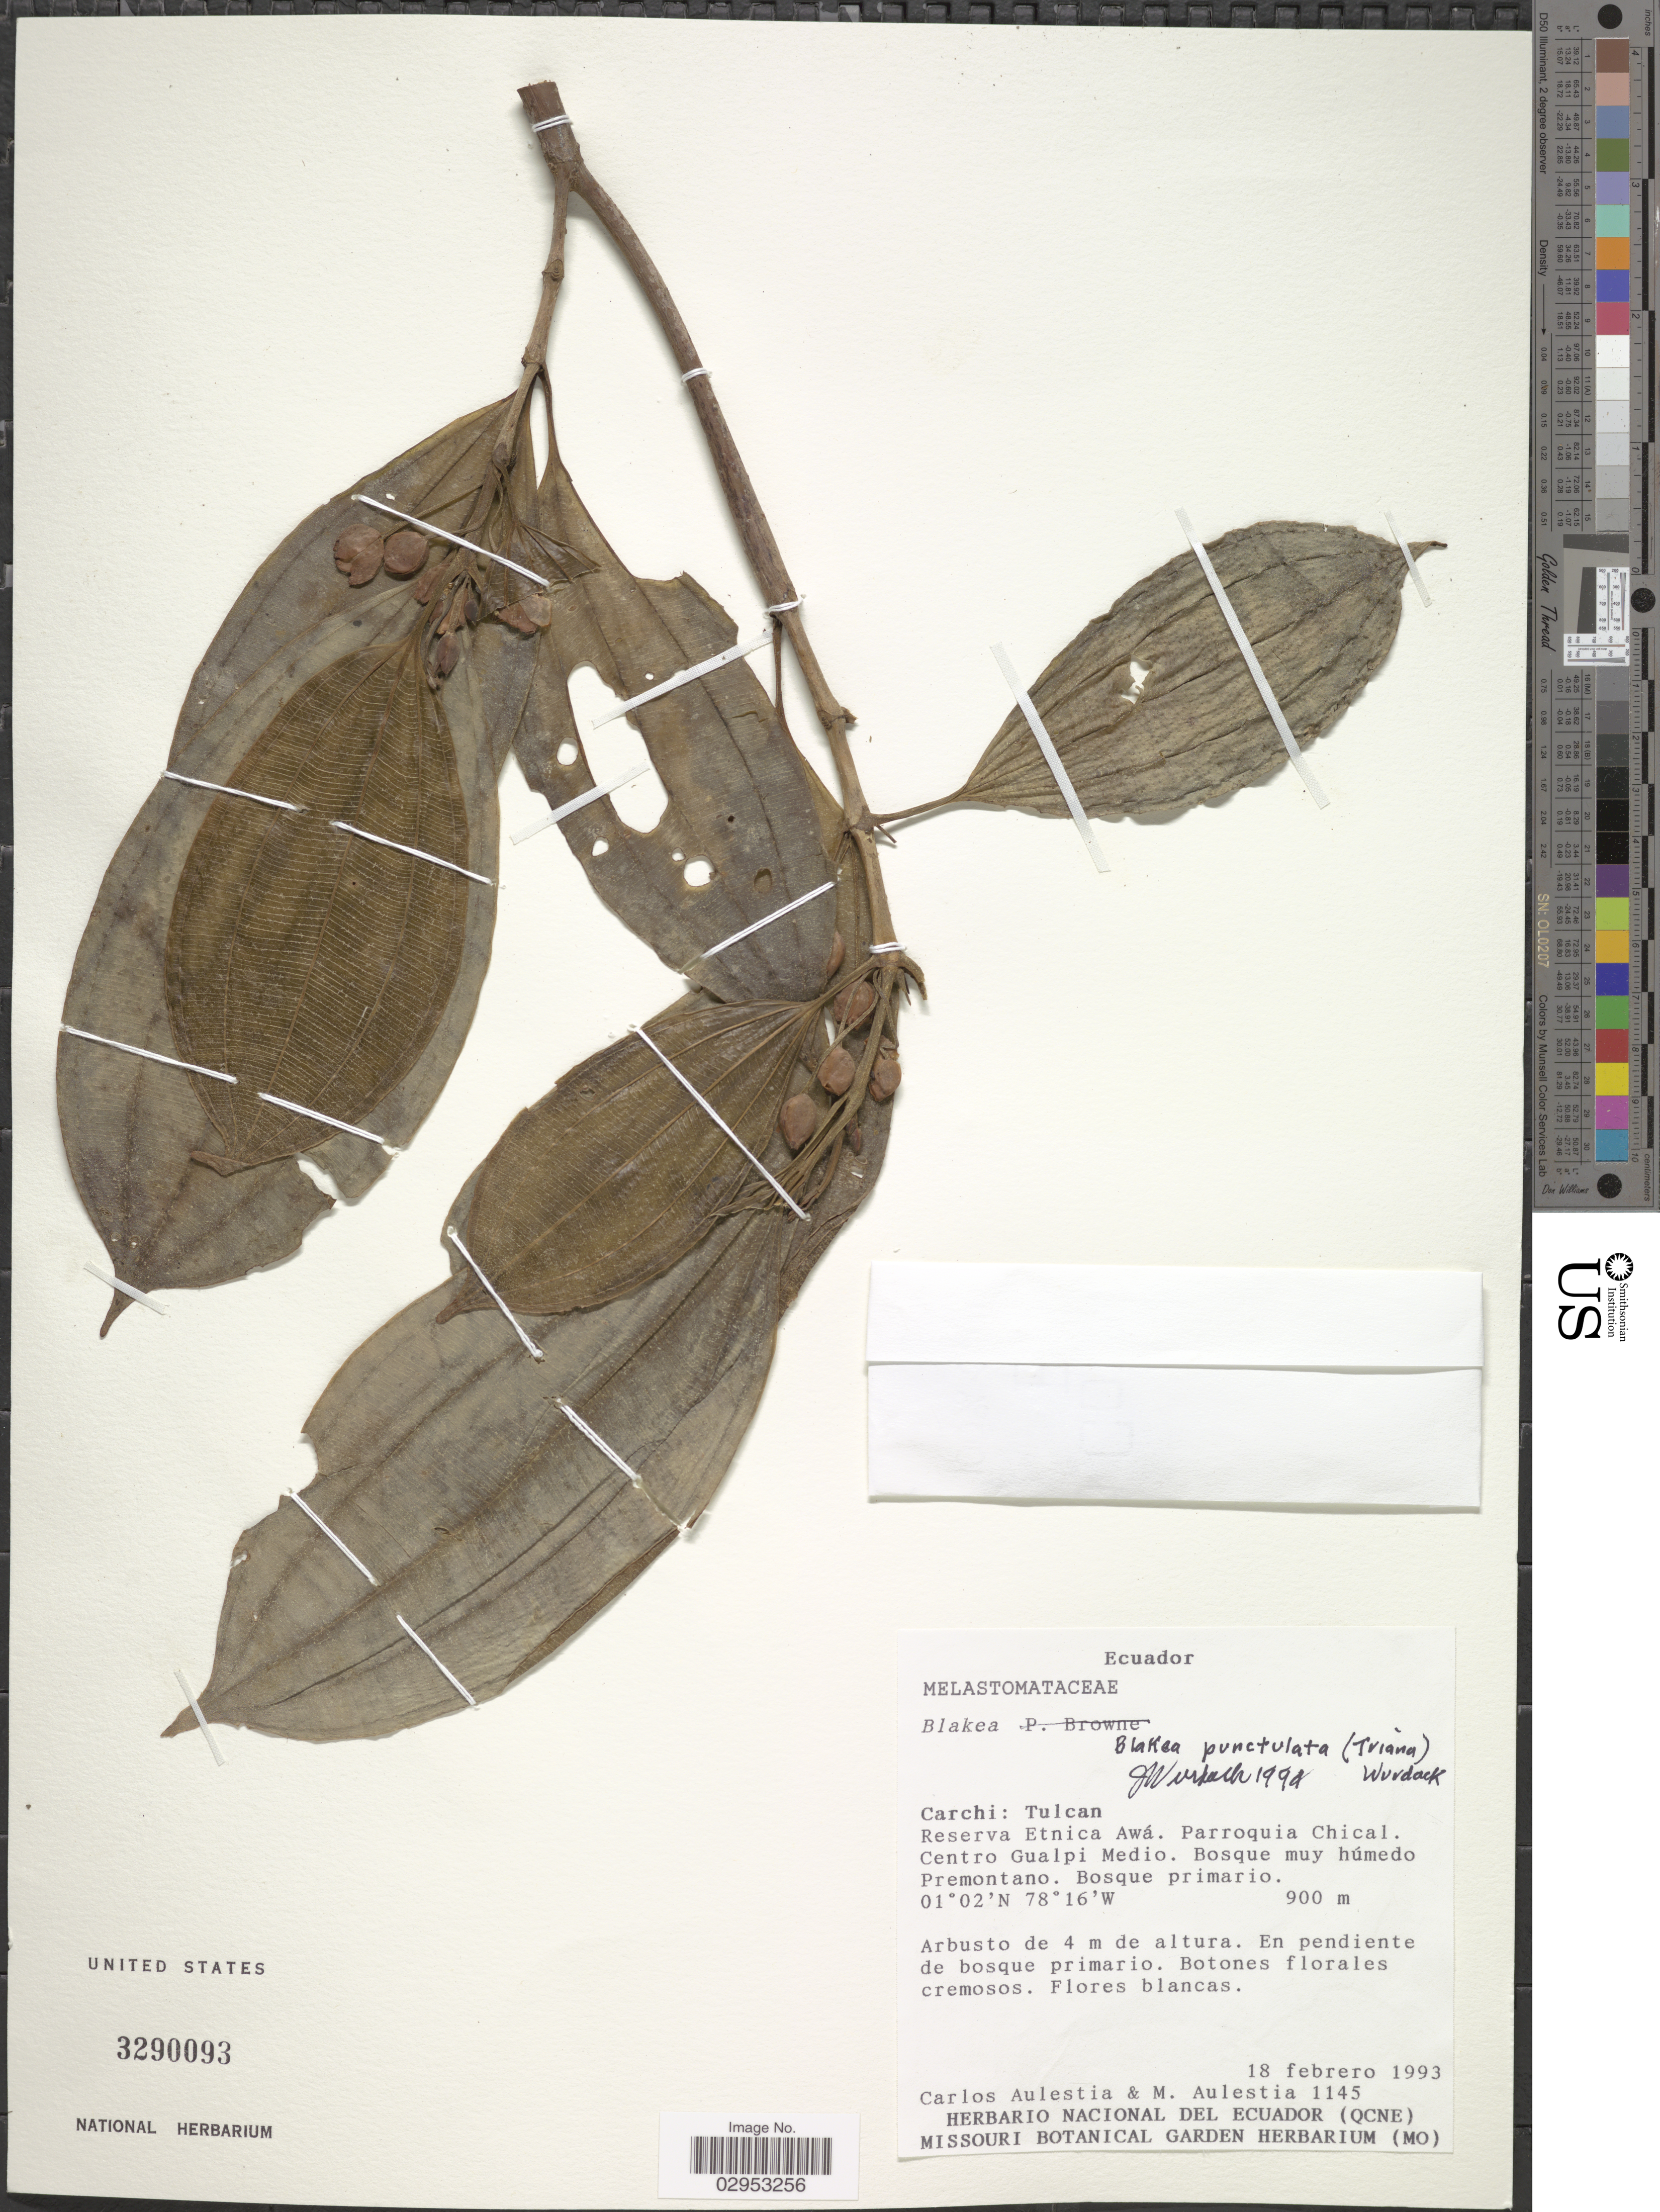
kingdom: Plantae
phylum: Tracheophyta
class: Magnoliopsida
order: Myrtales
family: Melastomataceae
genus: Blakea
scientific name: Blakea punctulata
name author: (Triana) Wurdack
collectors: C. Aulestia & M. Aulestia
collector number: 1145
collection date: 1993-02-18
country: Ecuador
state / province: Carchi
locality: Tulcan. Reserva Etnica Awá. Parroquia Chical. Centro Gualpi Medio.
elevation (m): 900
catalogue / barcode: US 3290093